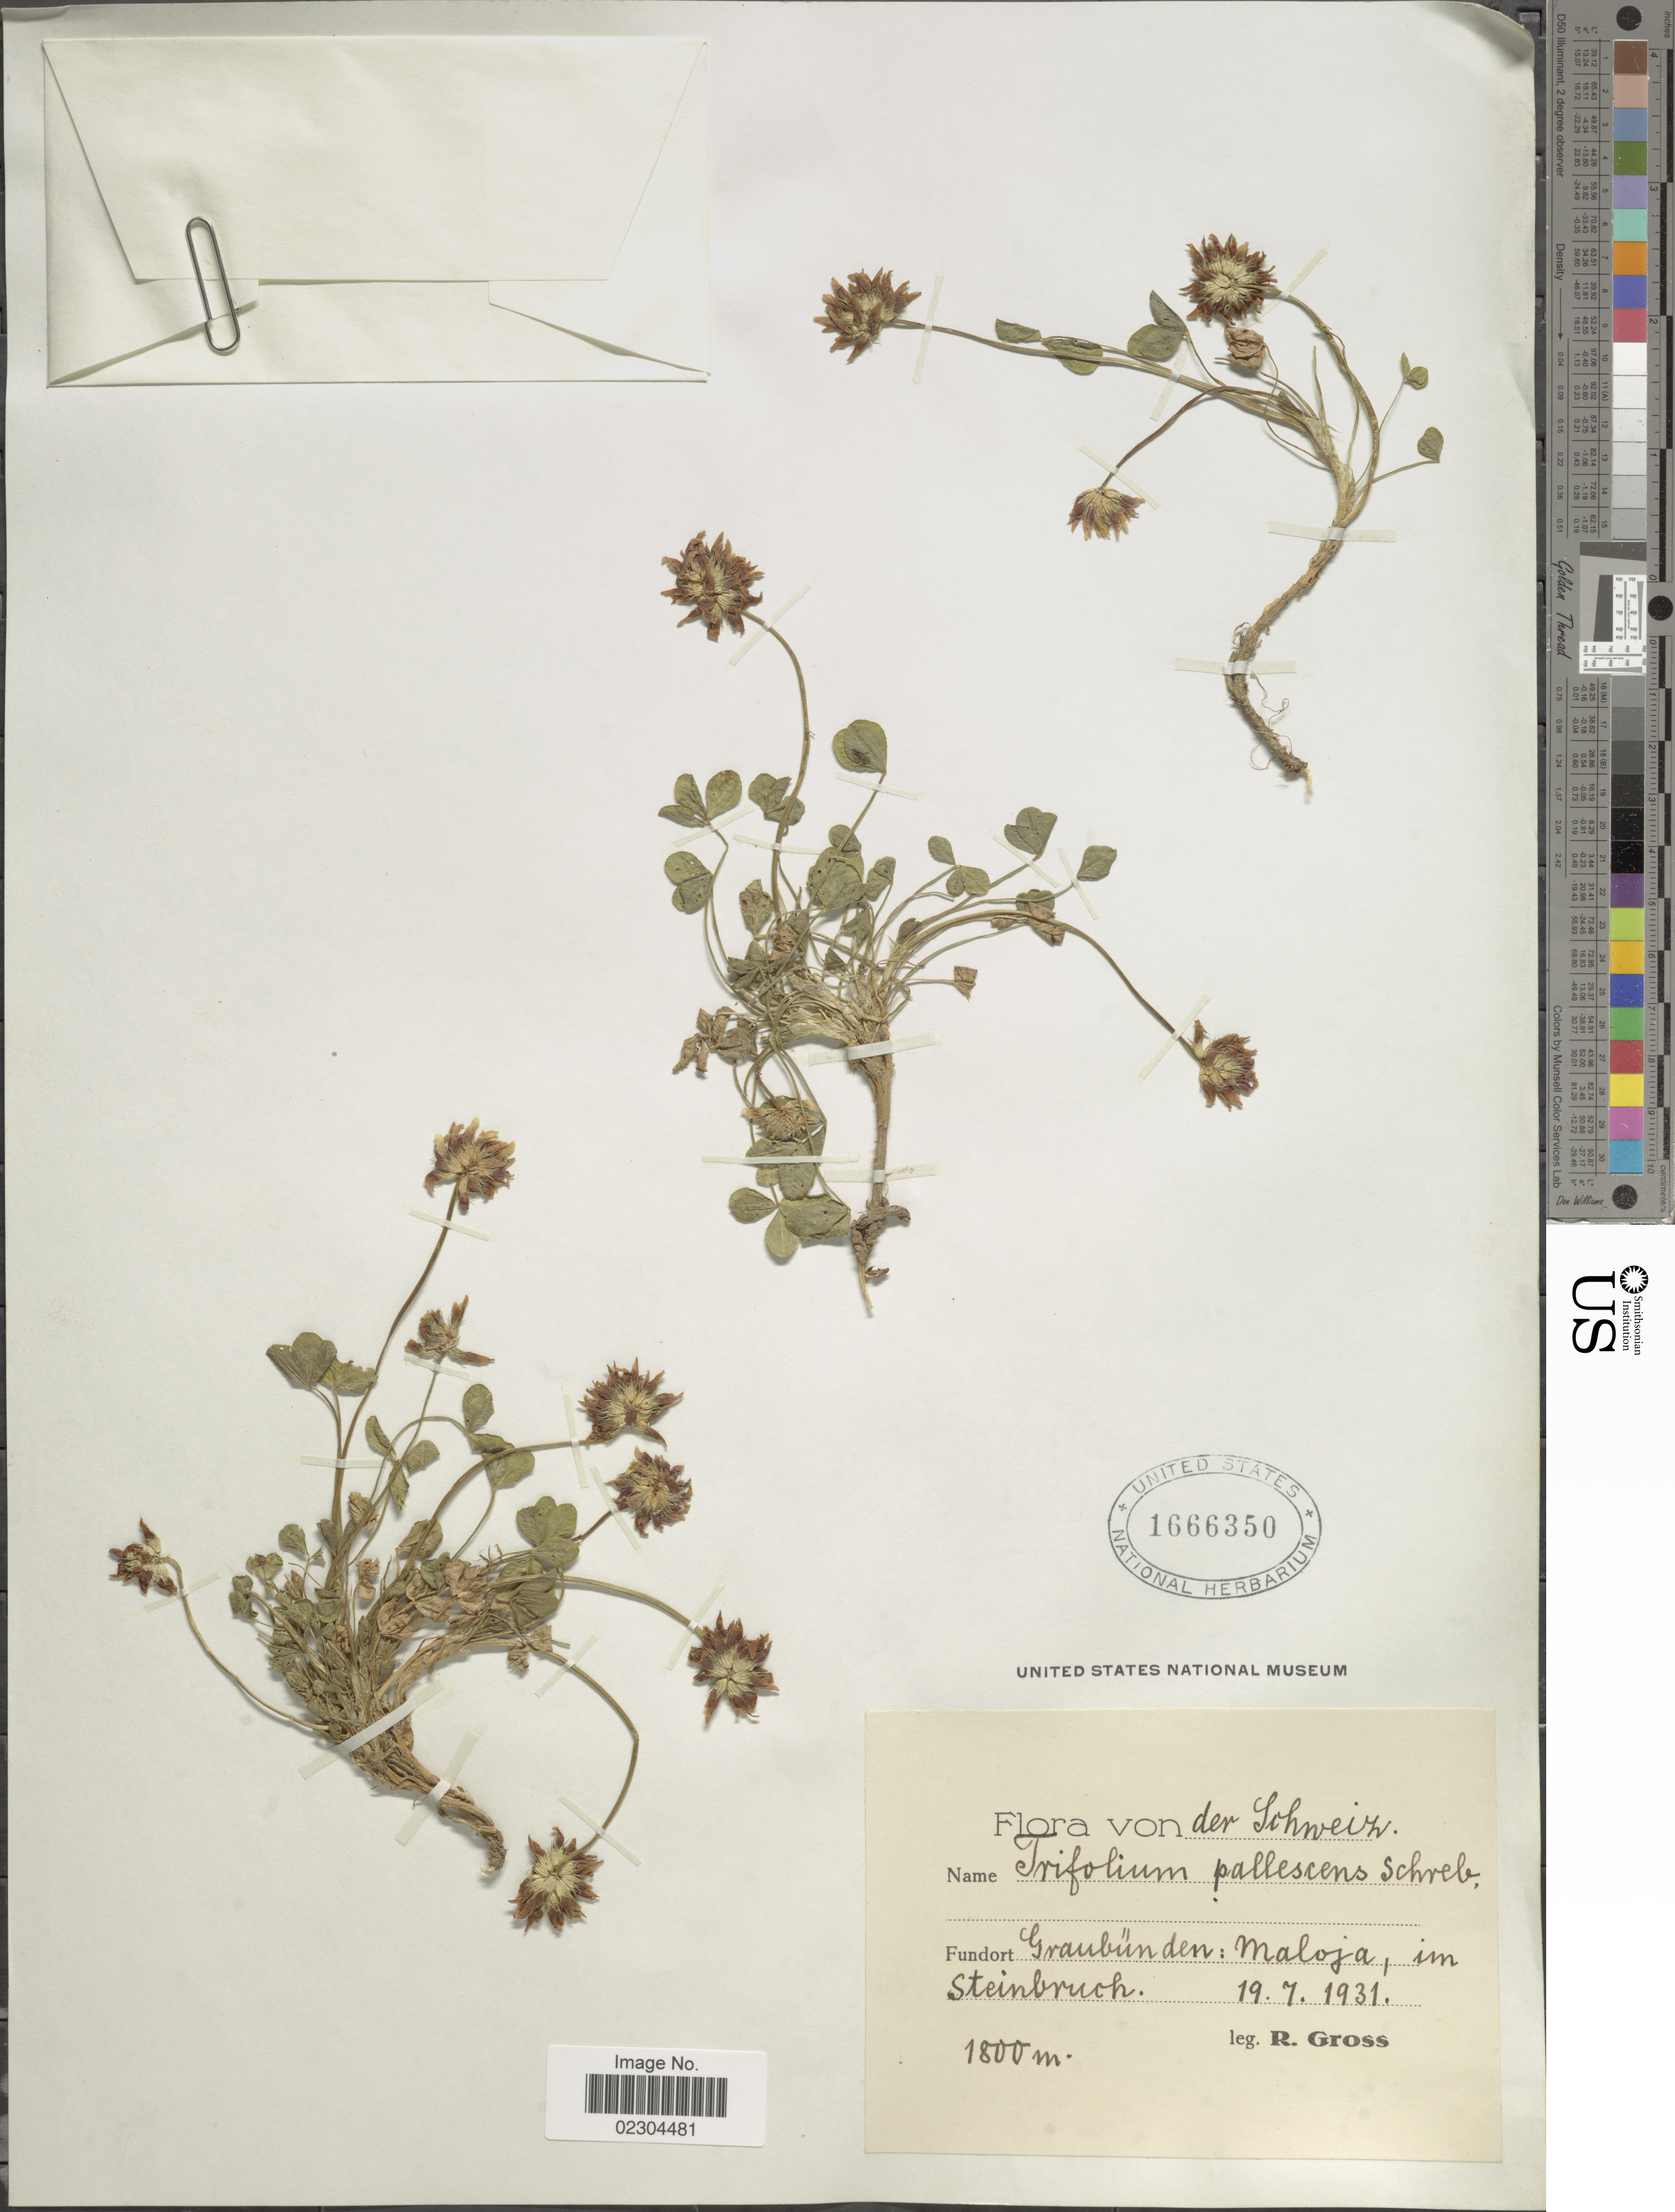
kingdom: Plantae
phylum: Tracheophyta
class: Magnoliopsida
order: Fabales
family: Fabaceae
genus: Trifolium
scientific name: Trifolium pallescens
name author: Schreb.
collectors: R. Gross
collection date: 1931-07-19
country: Switzerland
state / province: Schwyz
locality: Der Schweiz, Graubunden: Maloja in Steinbruch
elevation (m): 1800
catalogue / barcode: US 1666350